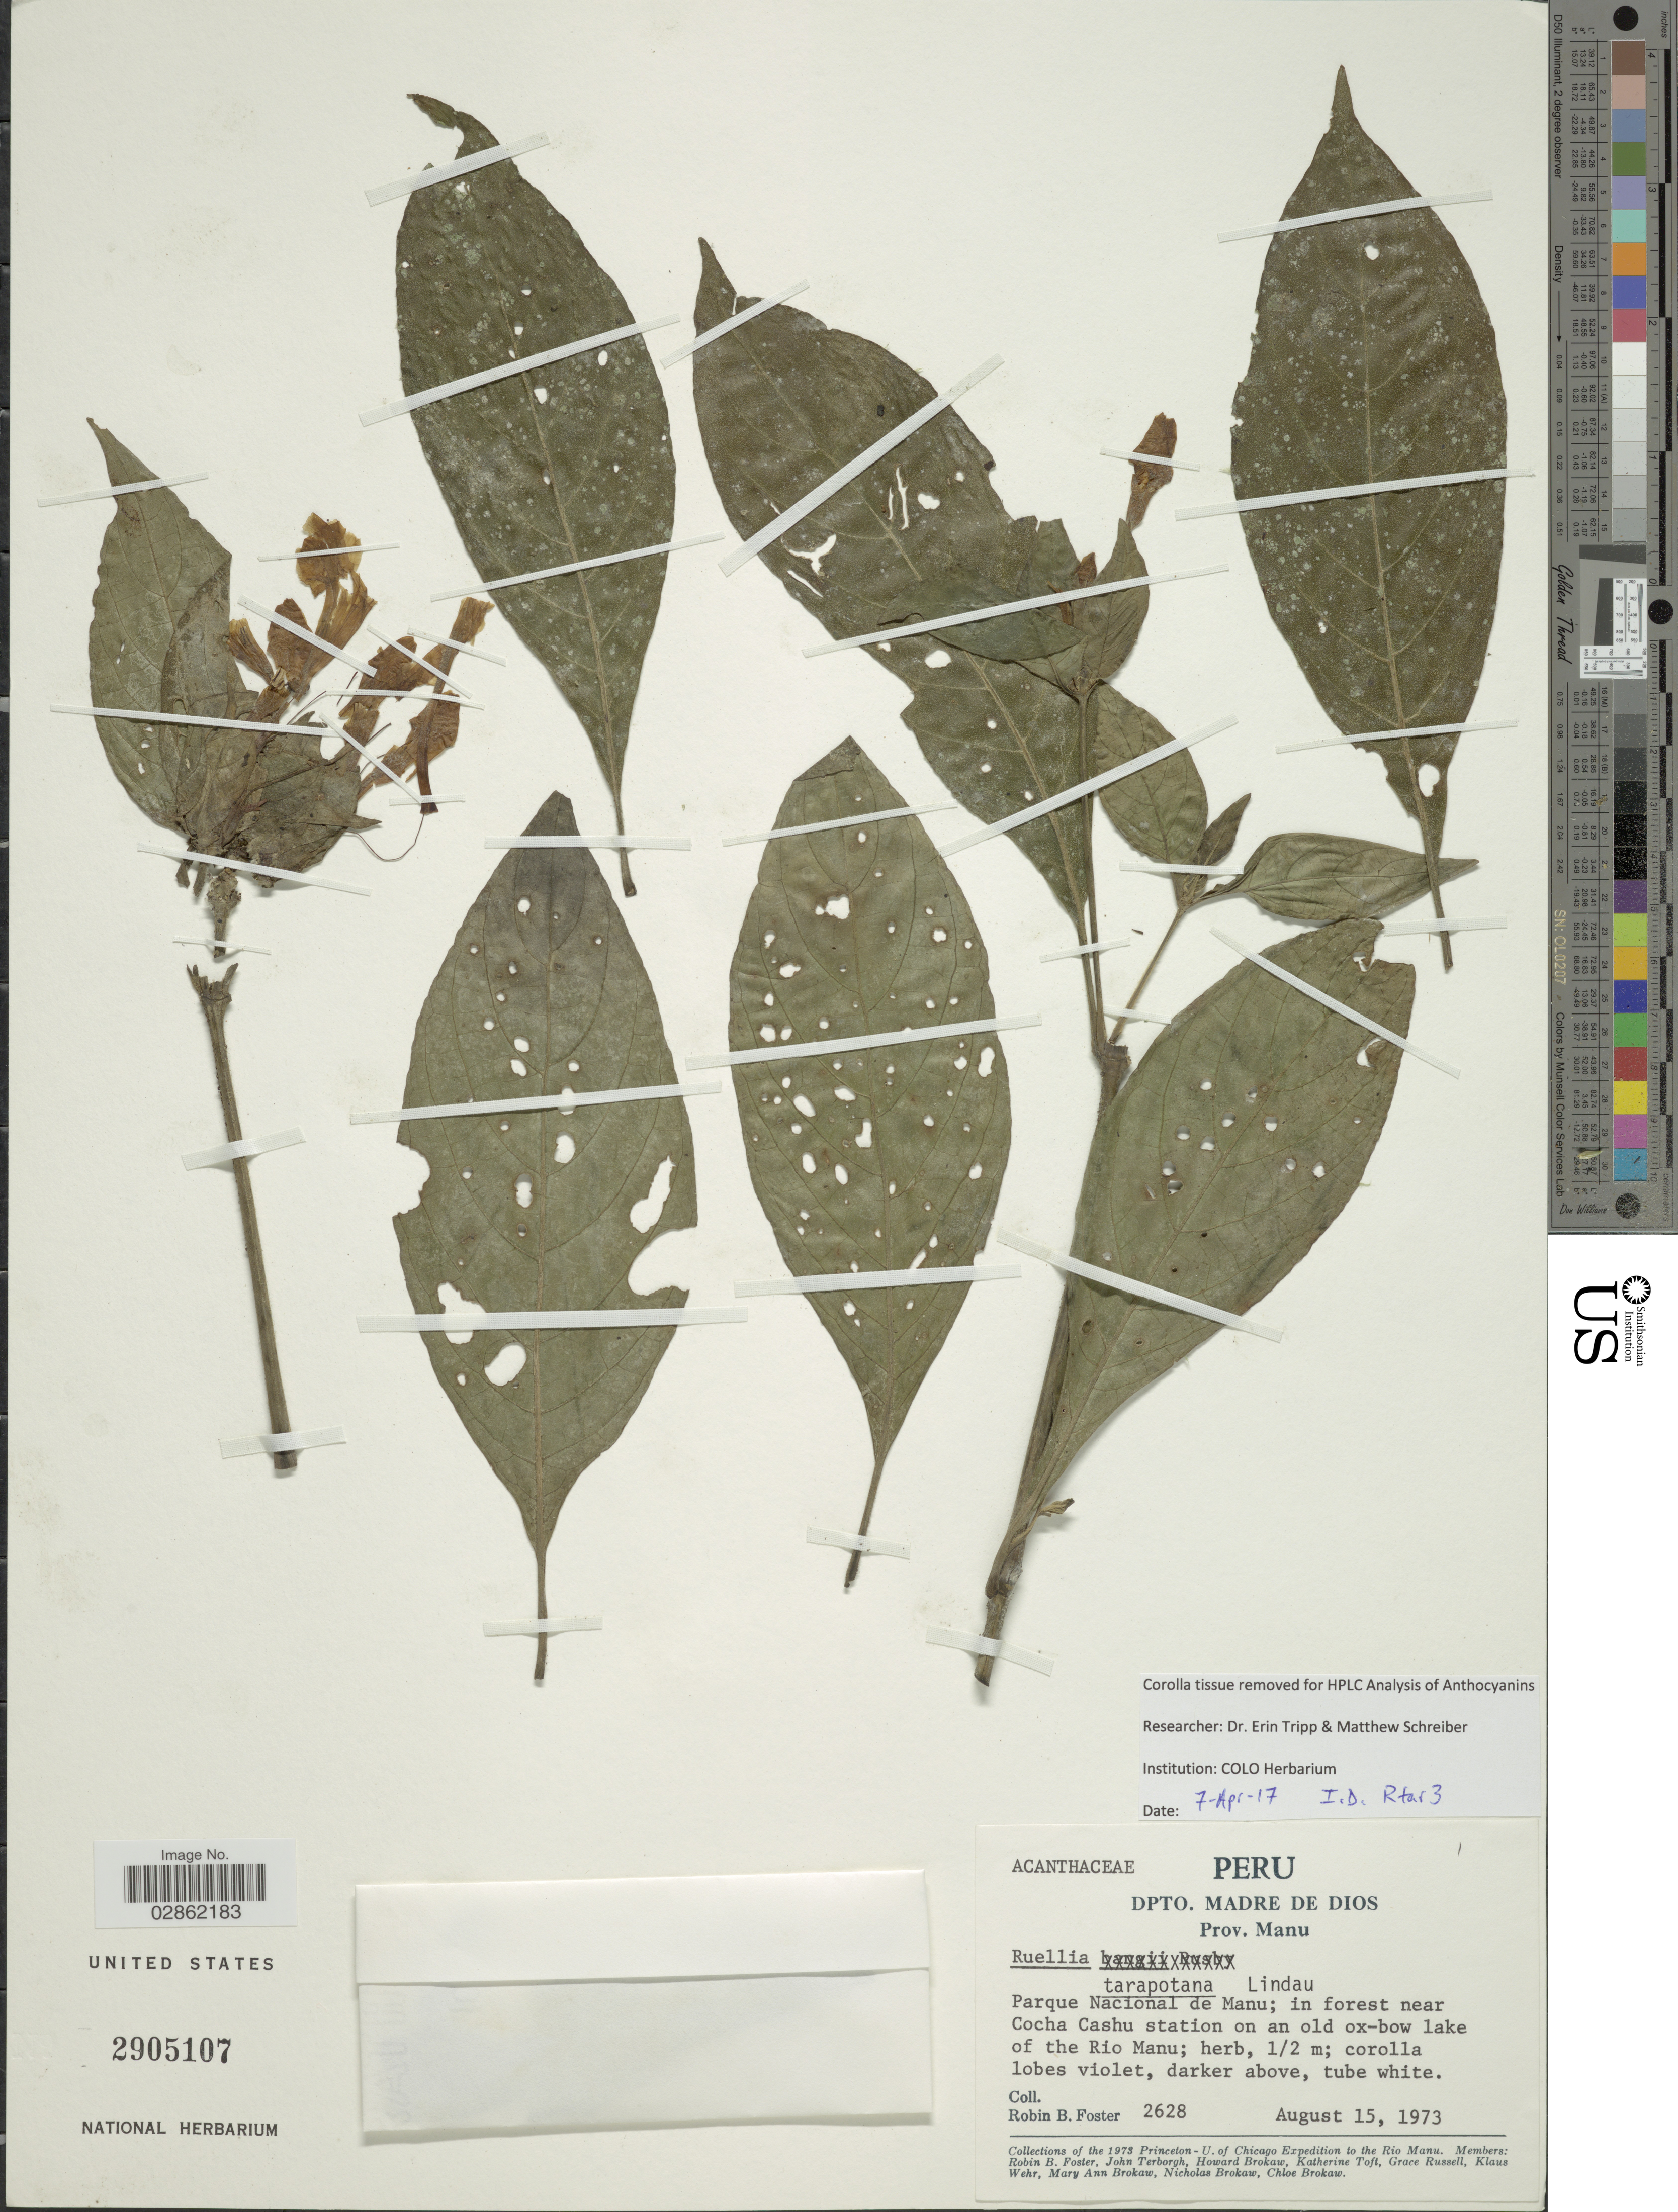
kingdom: Plantae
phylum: Tracheophyta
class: Magnoliopsida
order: Lamiales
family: Acanthaceae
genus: Ruellia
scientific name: Ruellia tarapotana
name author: Lindau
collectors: R. B. Foster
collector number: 2628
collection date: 1973-08-15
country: Peru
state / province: Madre de Dios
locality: Dpto. Madre De Dios, Prov. Manu, Parque Nacional de Manu, in forest near Cocha Cashu station on an old ox-bow lake of the Rio Manu.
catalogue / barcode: US 2905107